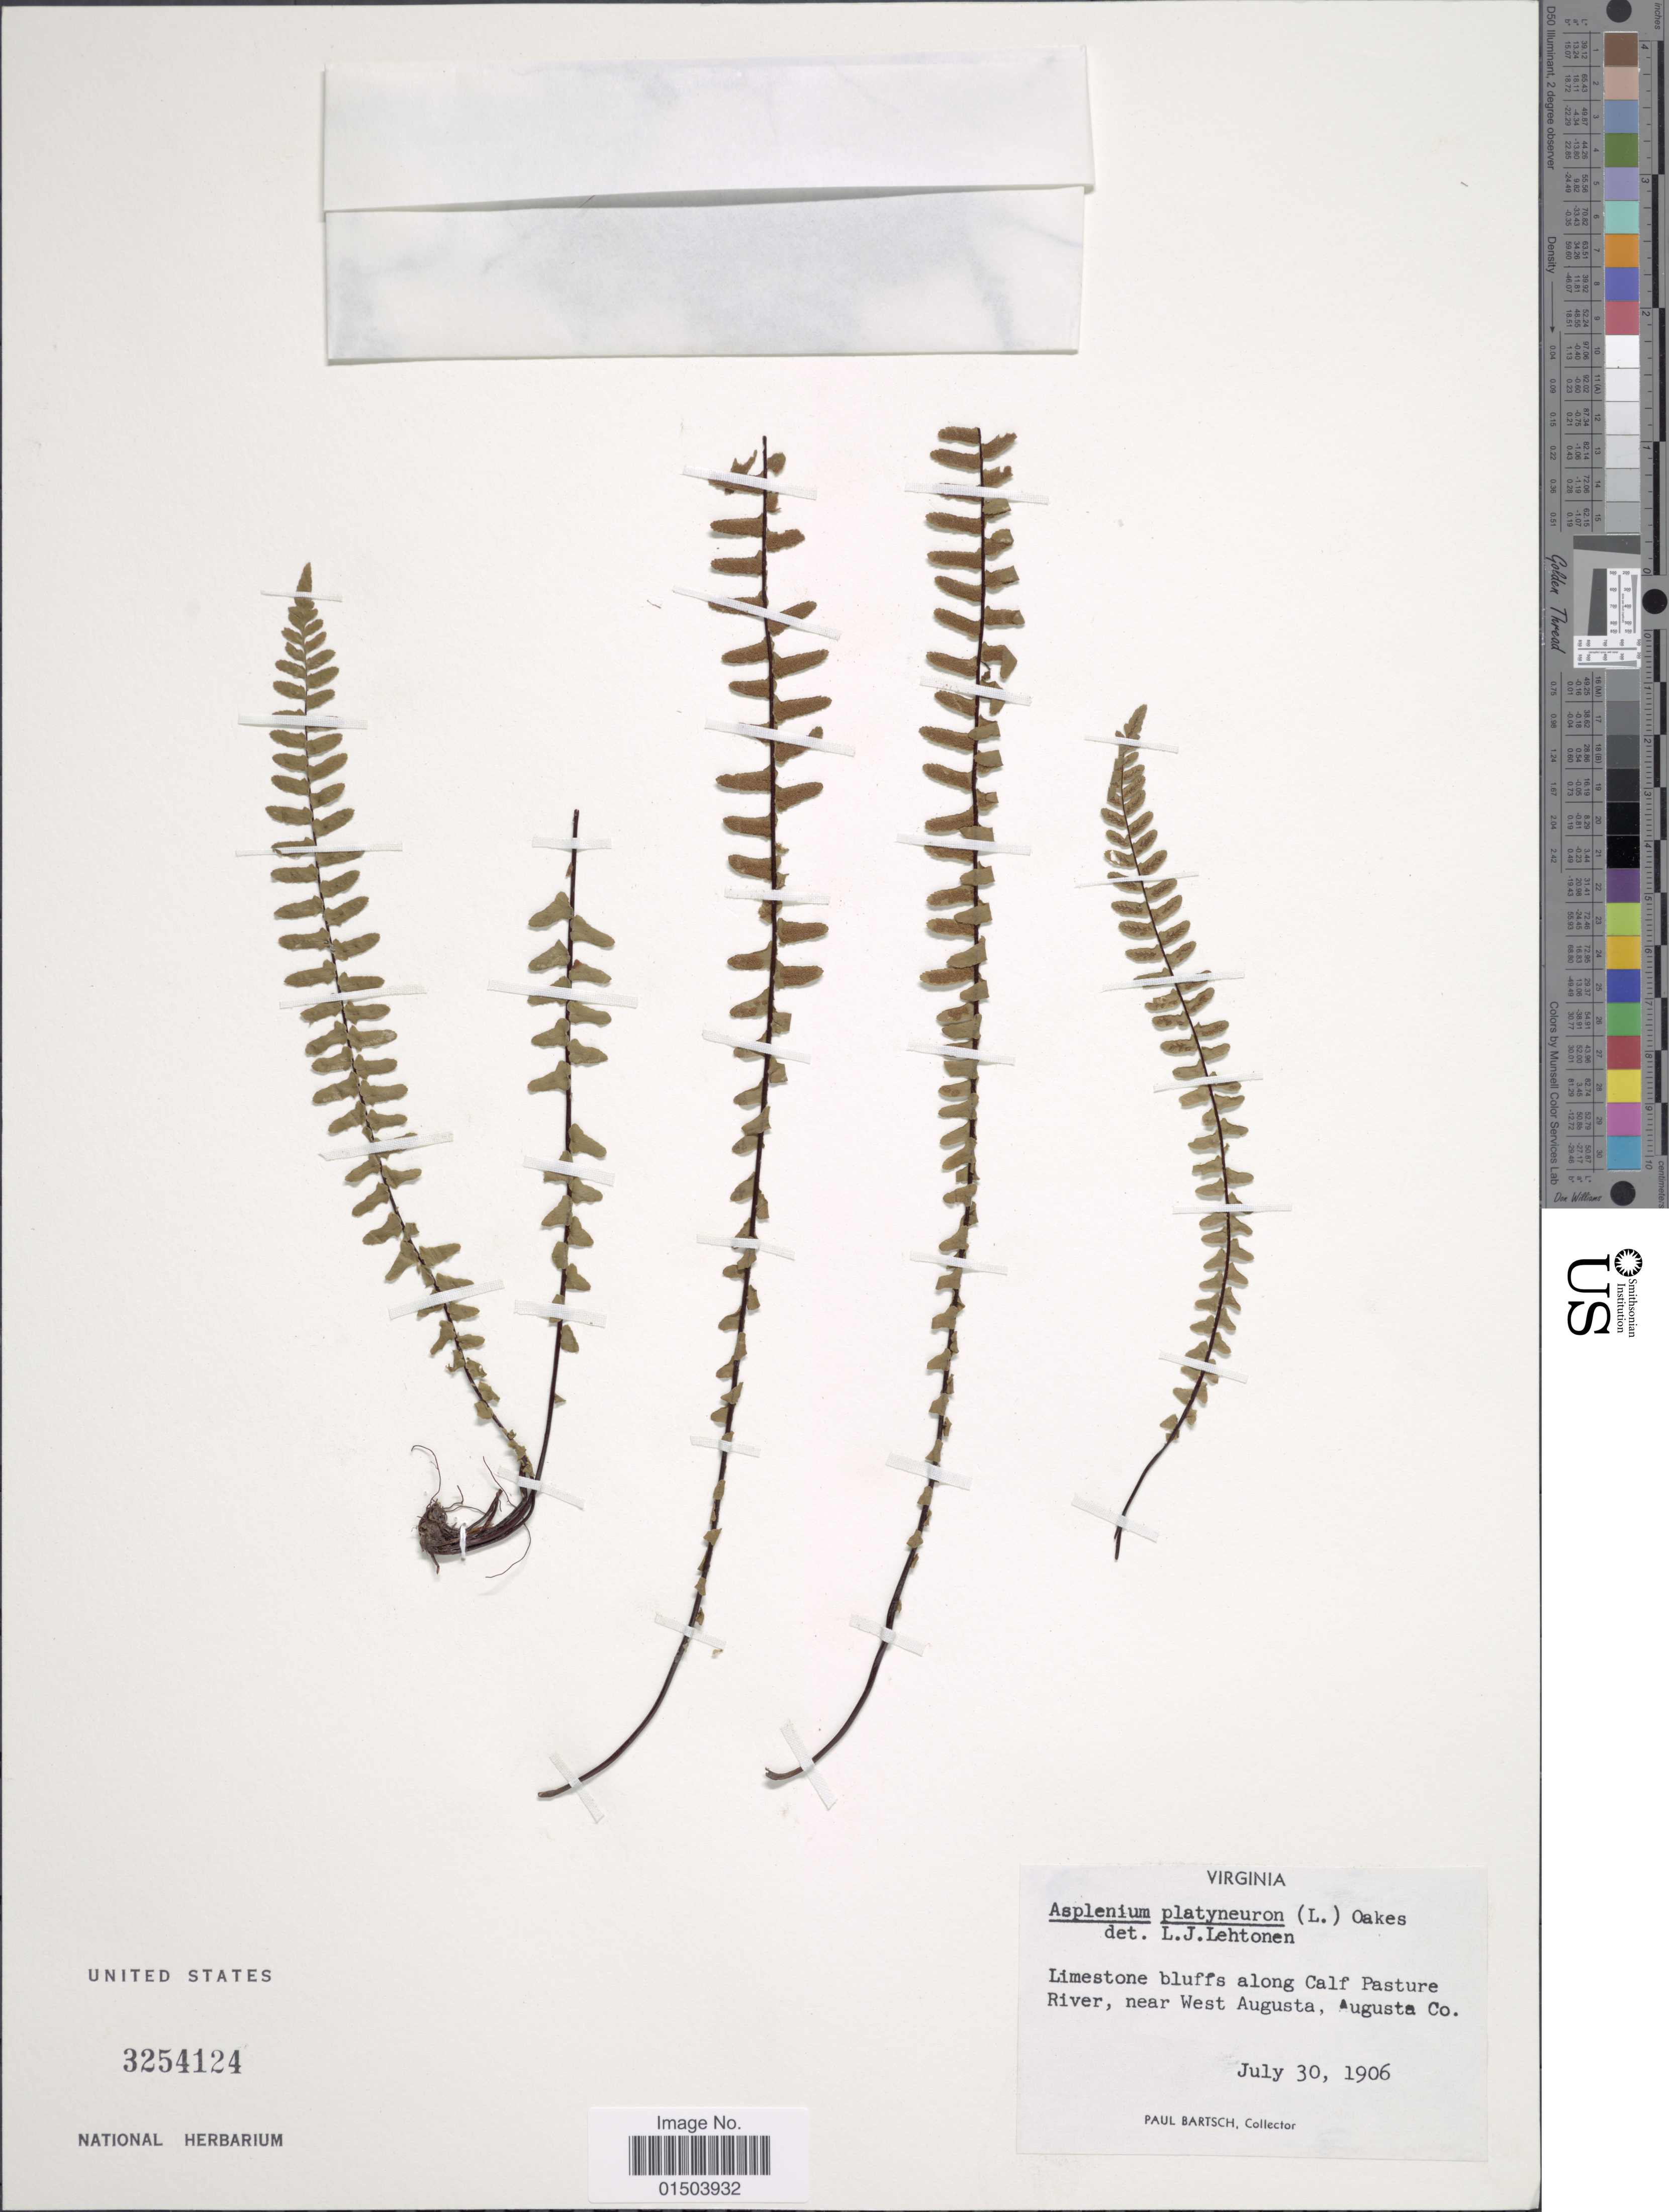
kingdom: Plantae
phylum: Tracheophyta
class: Polypodiopsida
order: Polypodiales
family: Aspleniaceae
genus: Asplenium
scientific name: Asplenium platyneuron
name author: (L.) Britton, Stearns & Poggenb.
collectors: P. Bartsch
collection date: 1906-07-30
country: United States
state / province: Virginia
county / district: Augusta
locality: Limestone bluffs along Calf Pasture River, near West Augusta, Augusta Co.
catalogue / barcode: US 3254124